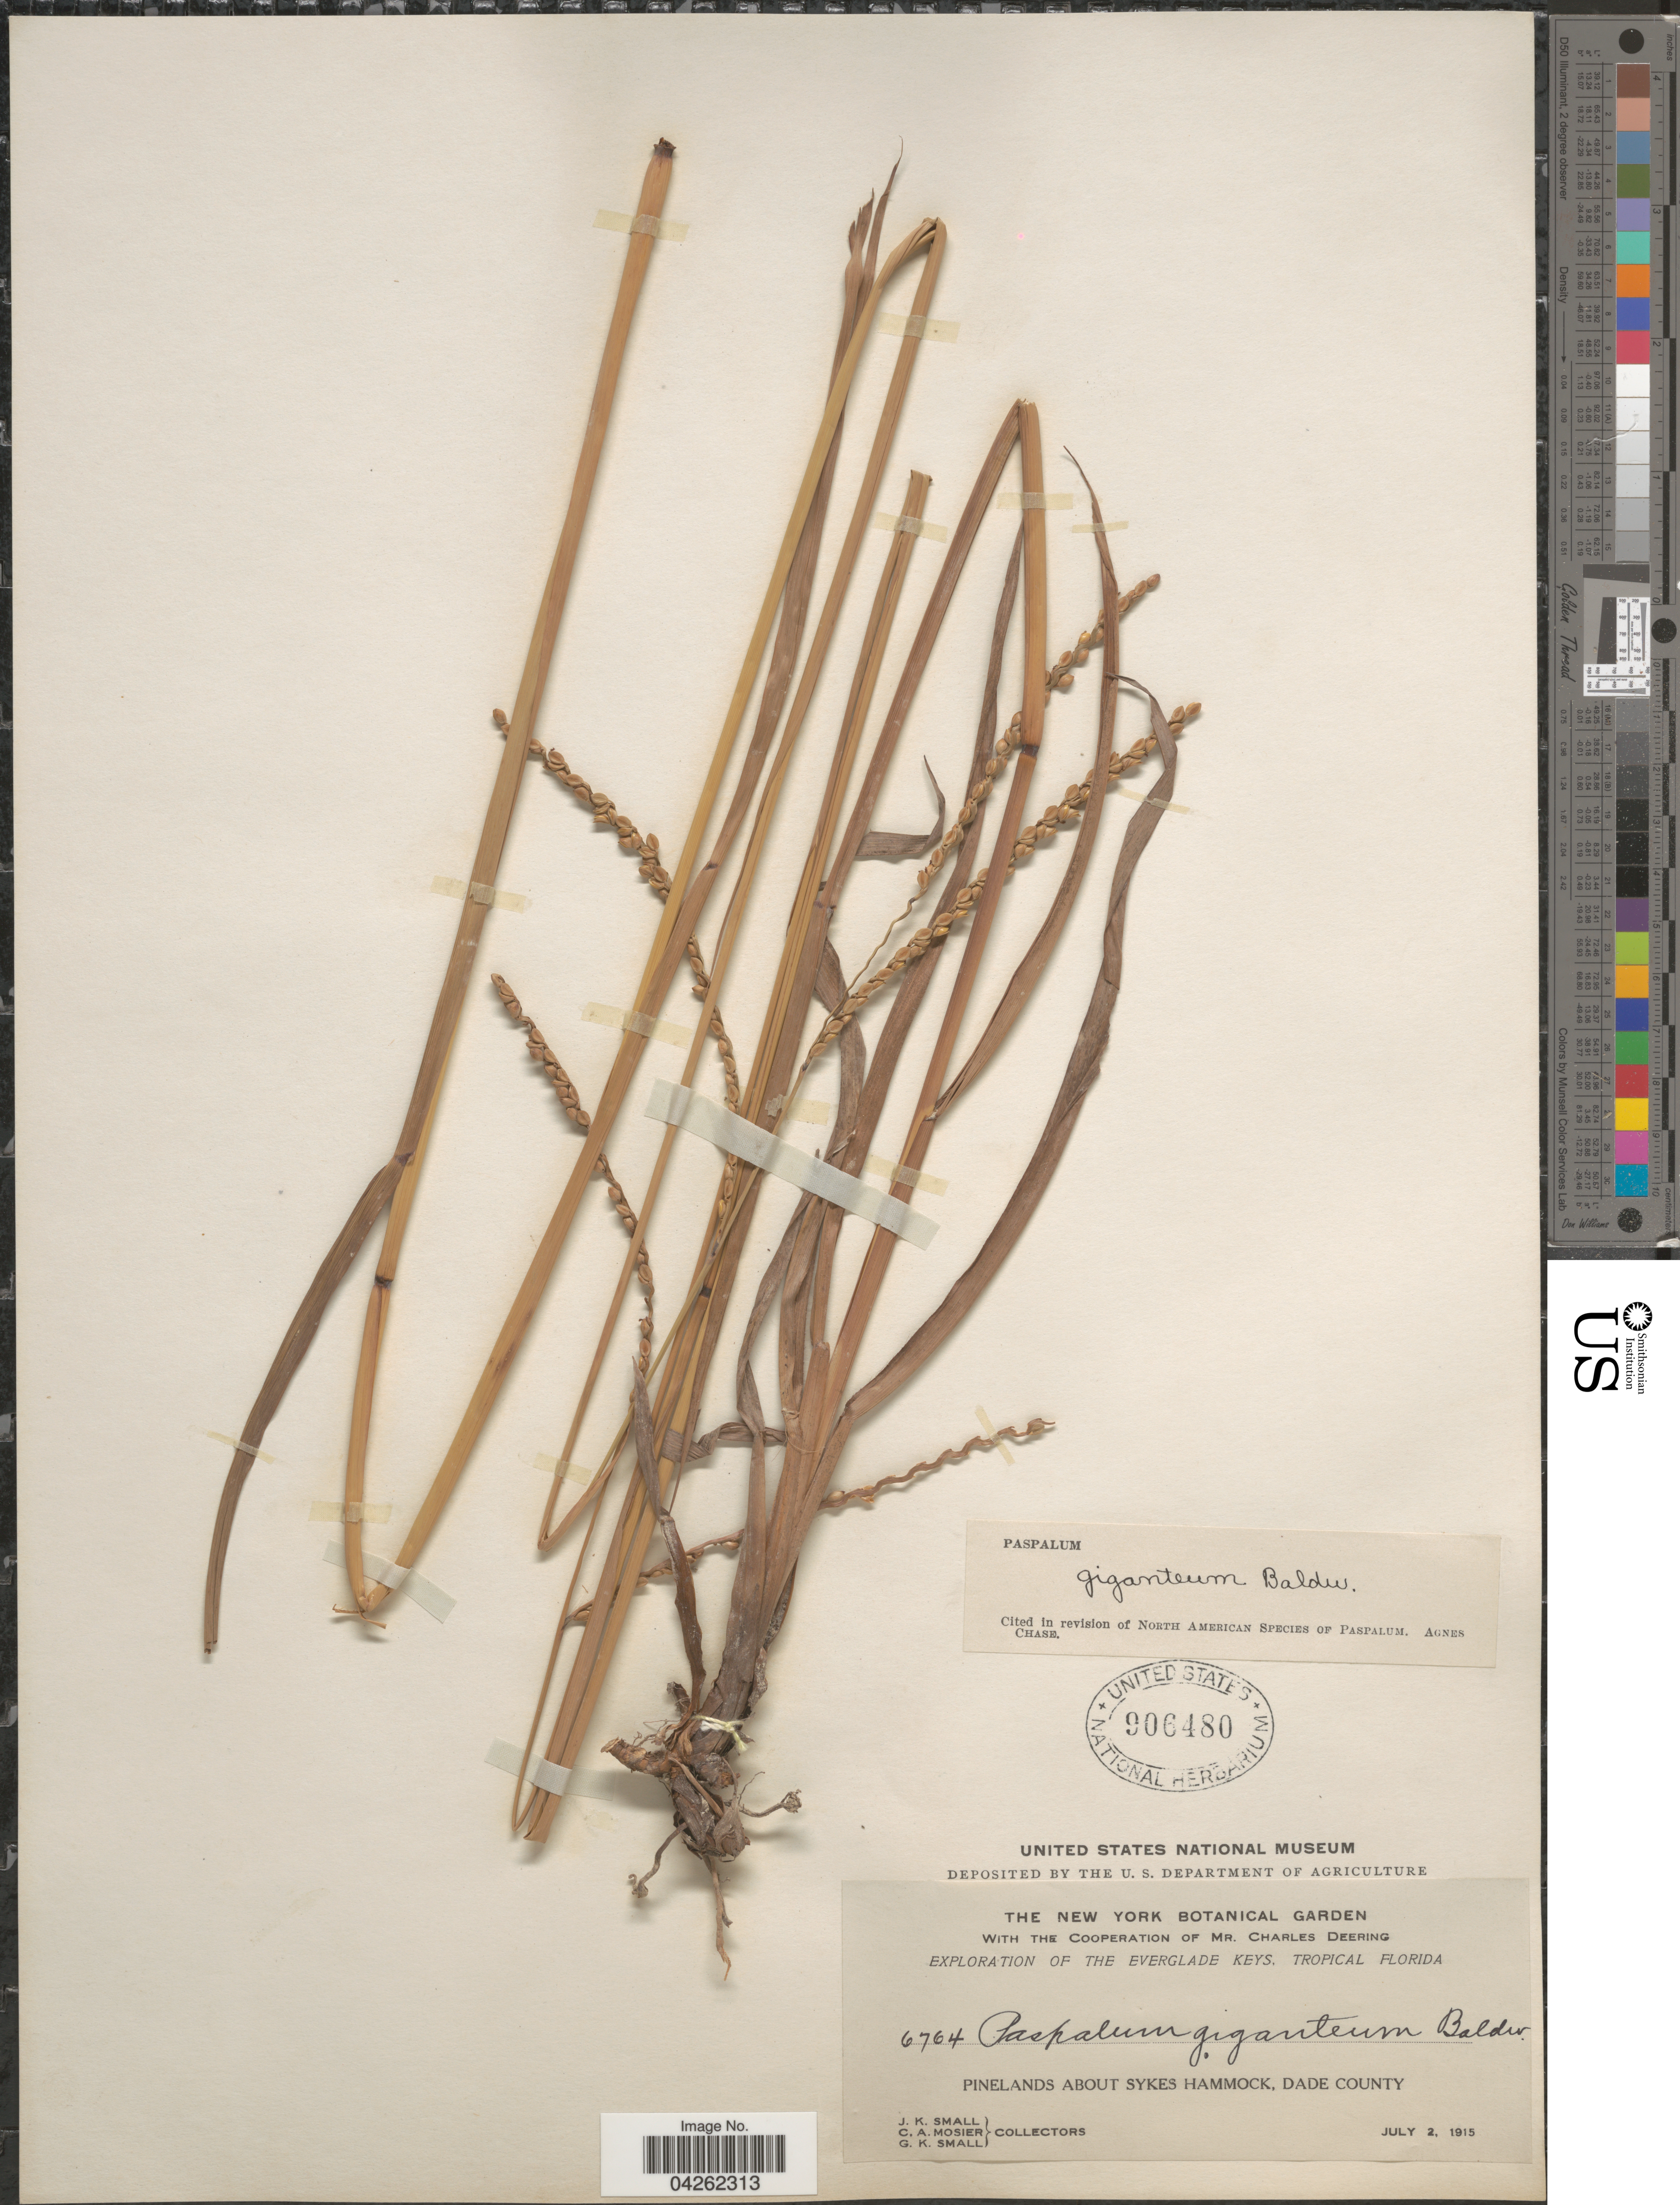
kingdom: Plantae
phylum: Tracheophyta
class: Liliopsida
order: Poales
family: Poaceae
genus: Paspalum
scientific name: Paspalum giganteum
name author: Baldwin ex Vasey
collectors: J. K. Small, C. A. Mosier & G. K. Small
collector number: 6764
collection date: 1915-07-02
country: United States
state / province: Florida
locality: Exploration of The Everglades Keys, Tropical Florida. Pinelands about Sykes Hammock, Dade County.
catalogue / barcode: US 906480